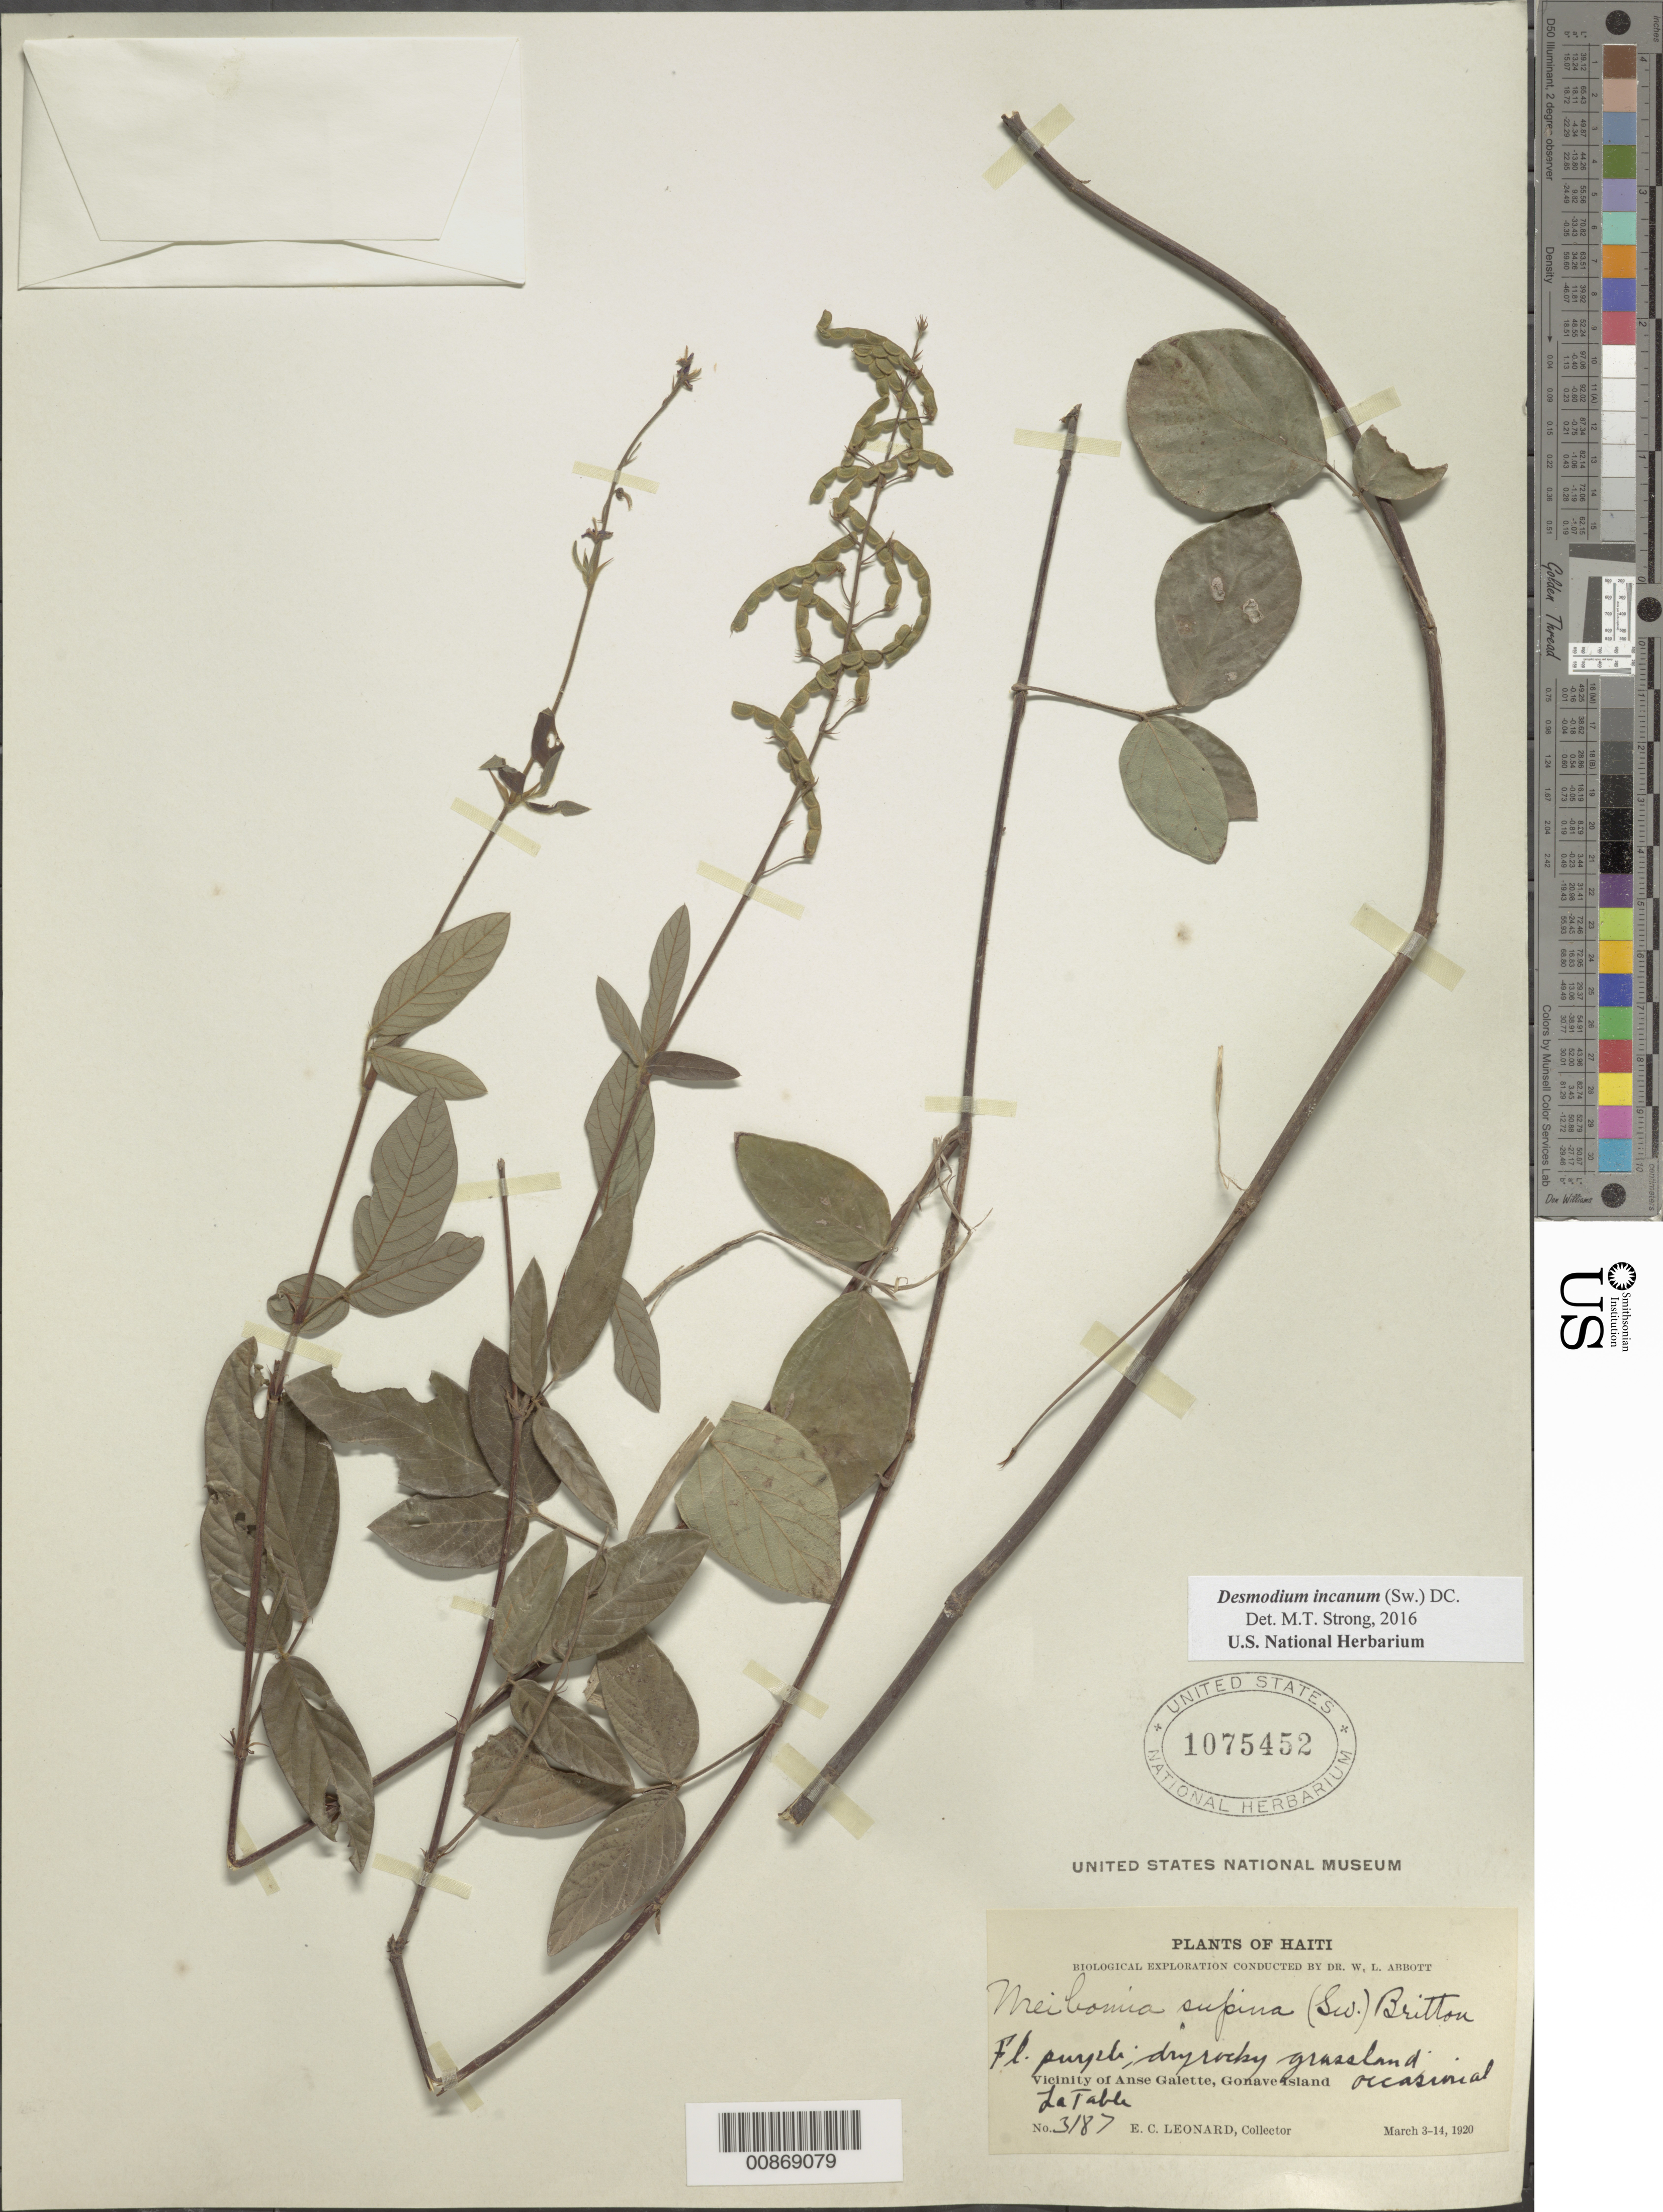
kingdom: Plantae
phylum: Tracheophyta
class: Magnoliopsida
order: Fabales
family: Fabaceae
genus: Desmodium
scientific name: Desmodium incanum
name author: (Sw.) DC.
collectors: E. C. Leonard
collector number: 3187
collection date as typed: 03 Mar 1920 to 14 Mar 1920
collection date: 1920-03-03/1920-03-14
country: Haiti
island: Île de la Gonâve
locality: Vicinity of Anse Galette, Gonave Island. La Table.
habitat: Dry rocky grassland.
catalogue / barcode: US 1075452